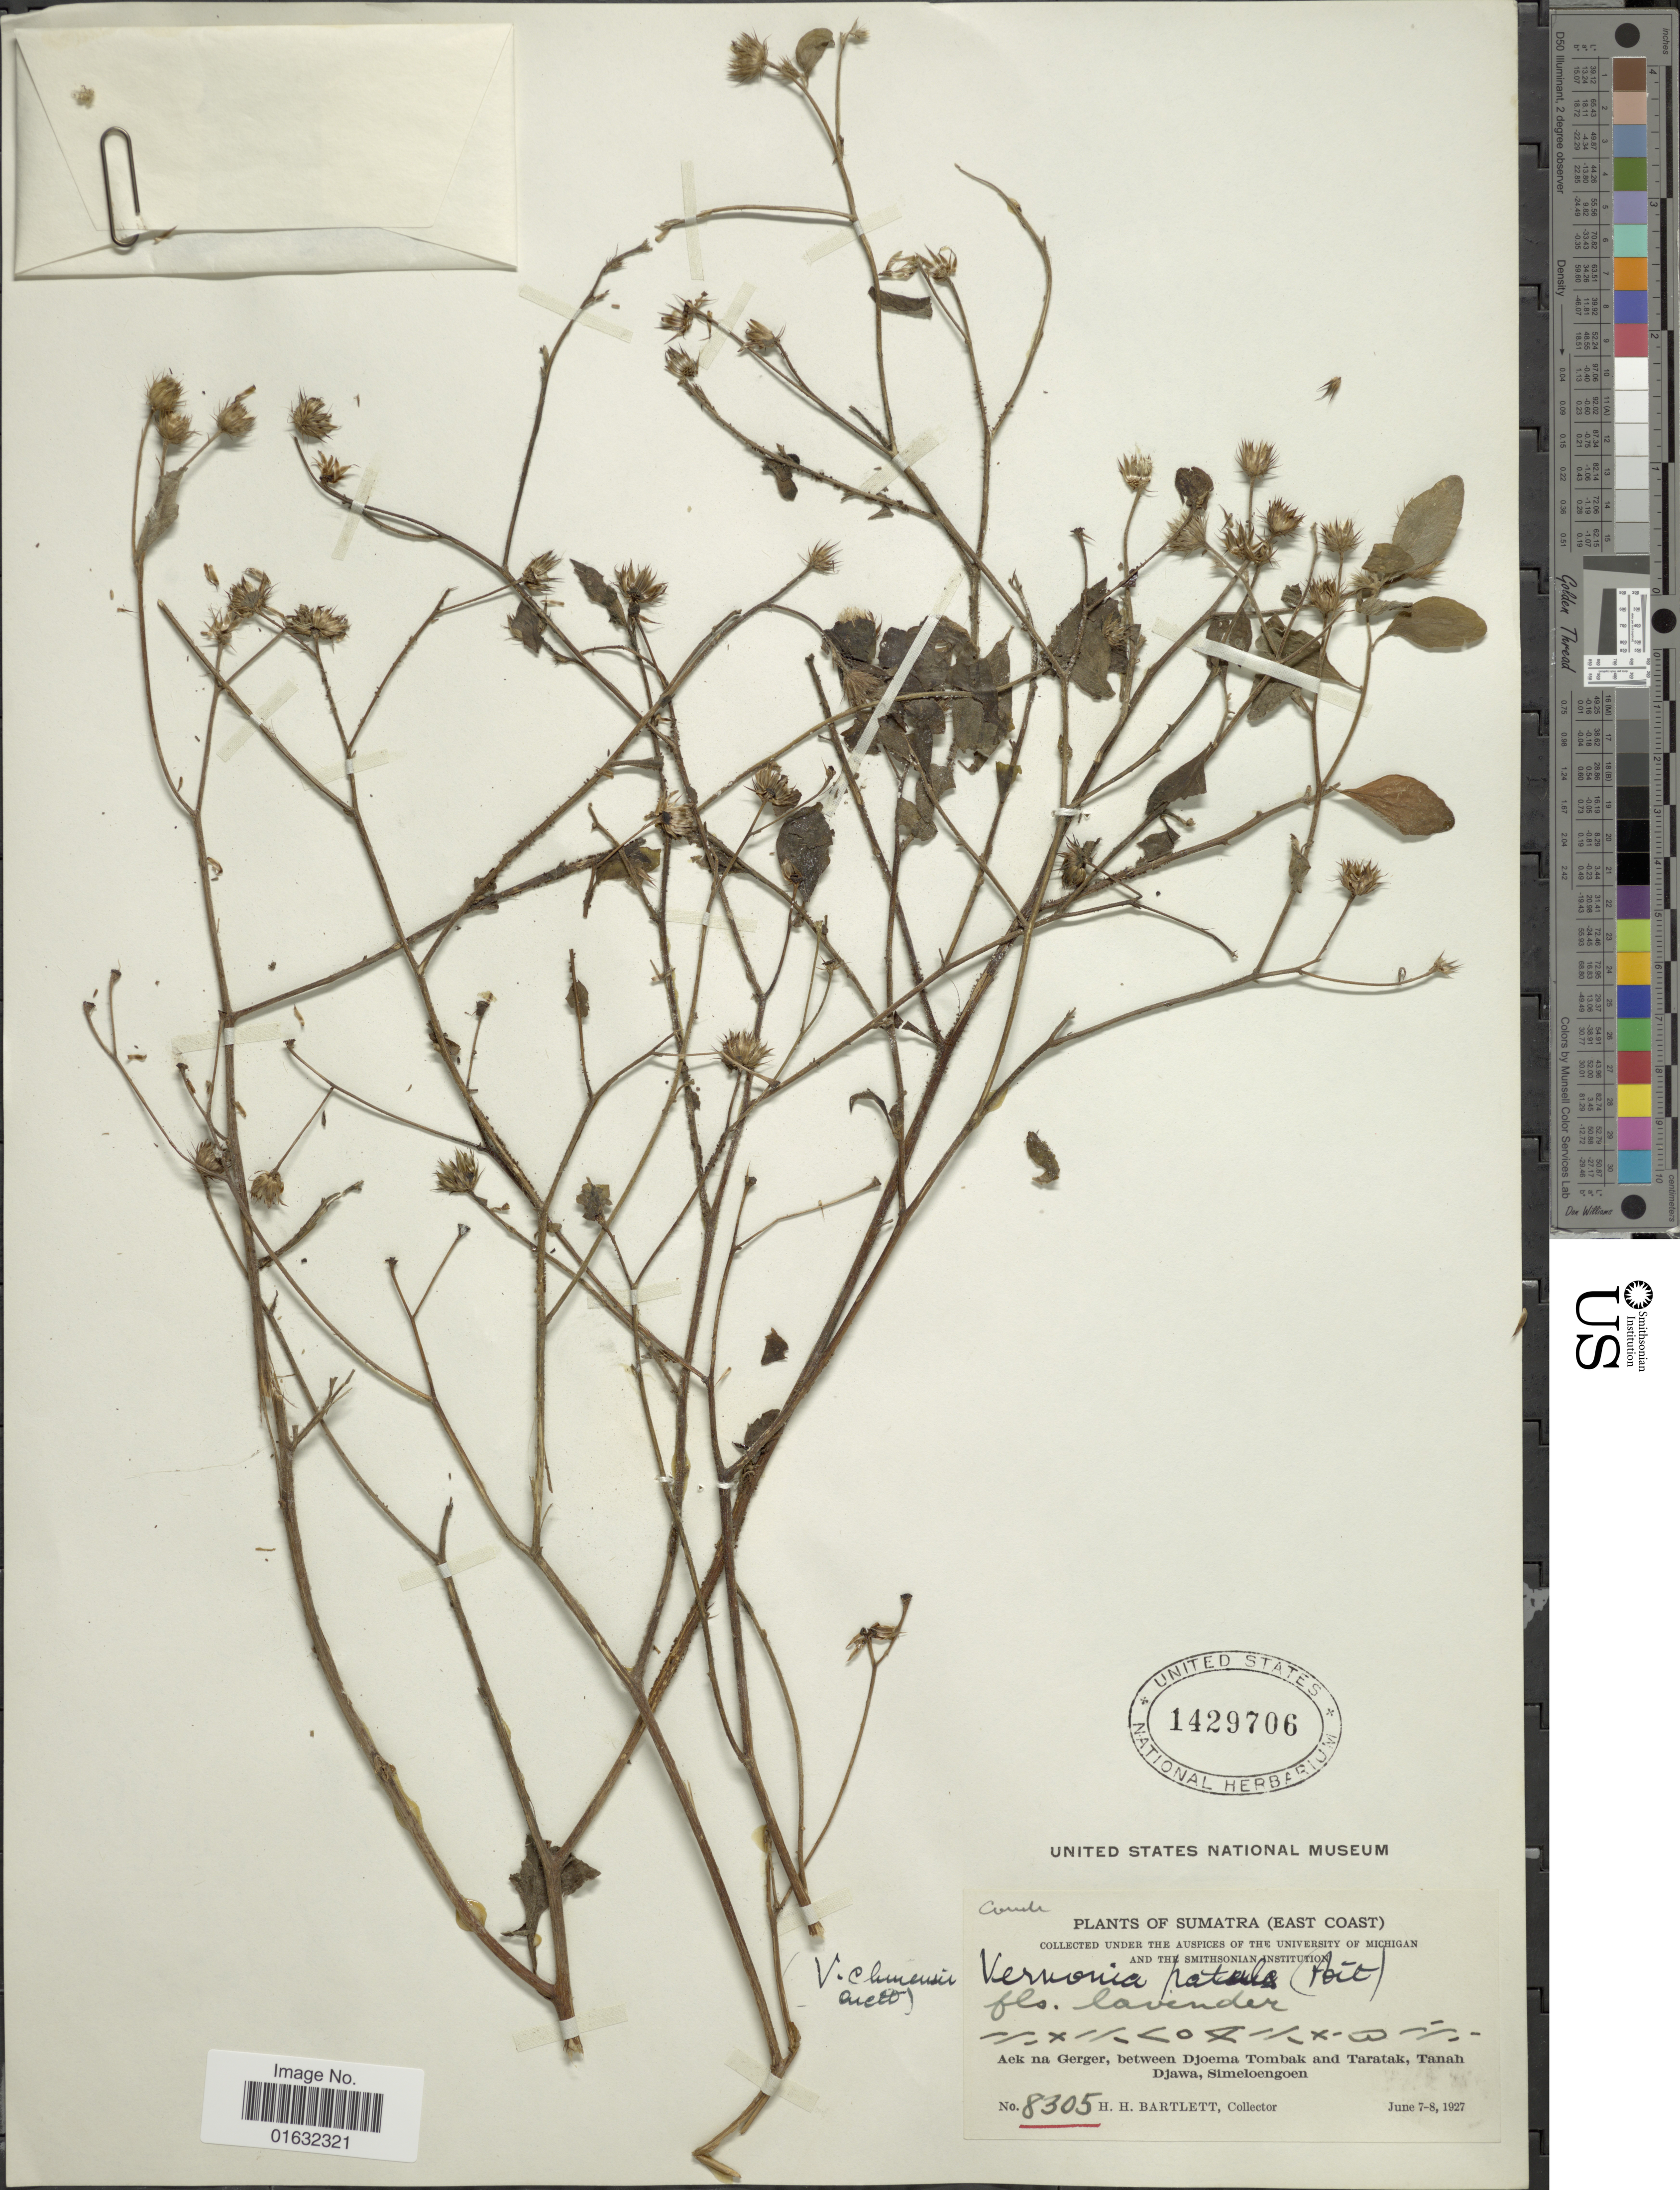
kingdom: Plantae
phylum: Tracheophyta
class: Magnoliopsida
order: Asterales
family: Asteraceae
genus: Cyanthillium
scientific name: Cyanthillium patulum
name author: (Aiton) H. Rob.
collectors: H. H. Bartlett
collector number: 8305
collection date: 1927-06-07/1927-06-08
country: Indonesia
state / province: Sumatra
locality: East Coast, Aek na Gerger, between Djoema Tombak and Tarataj, Tanag Djawa, Simeloengoen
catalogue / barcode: US 1429706